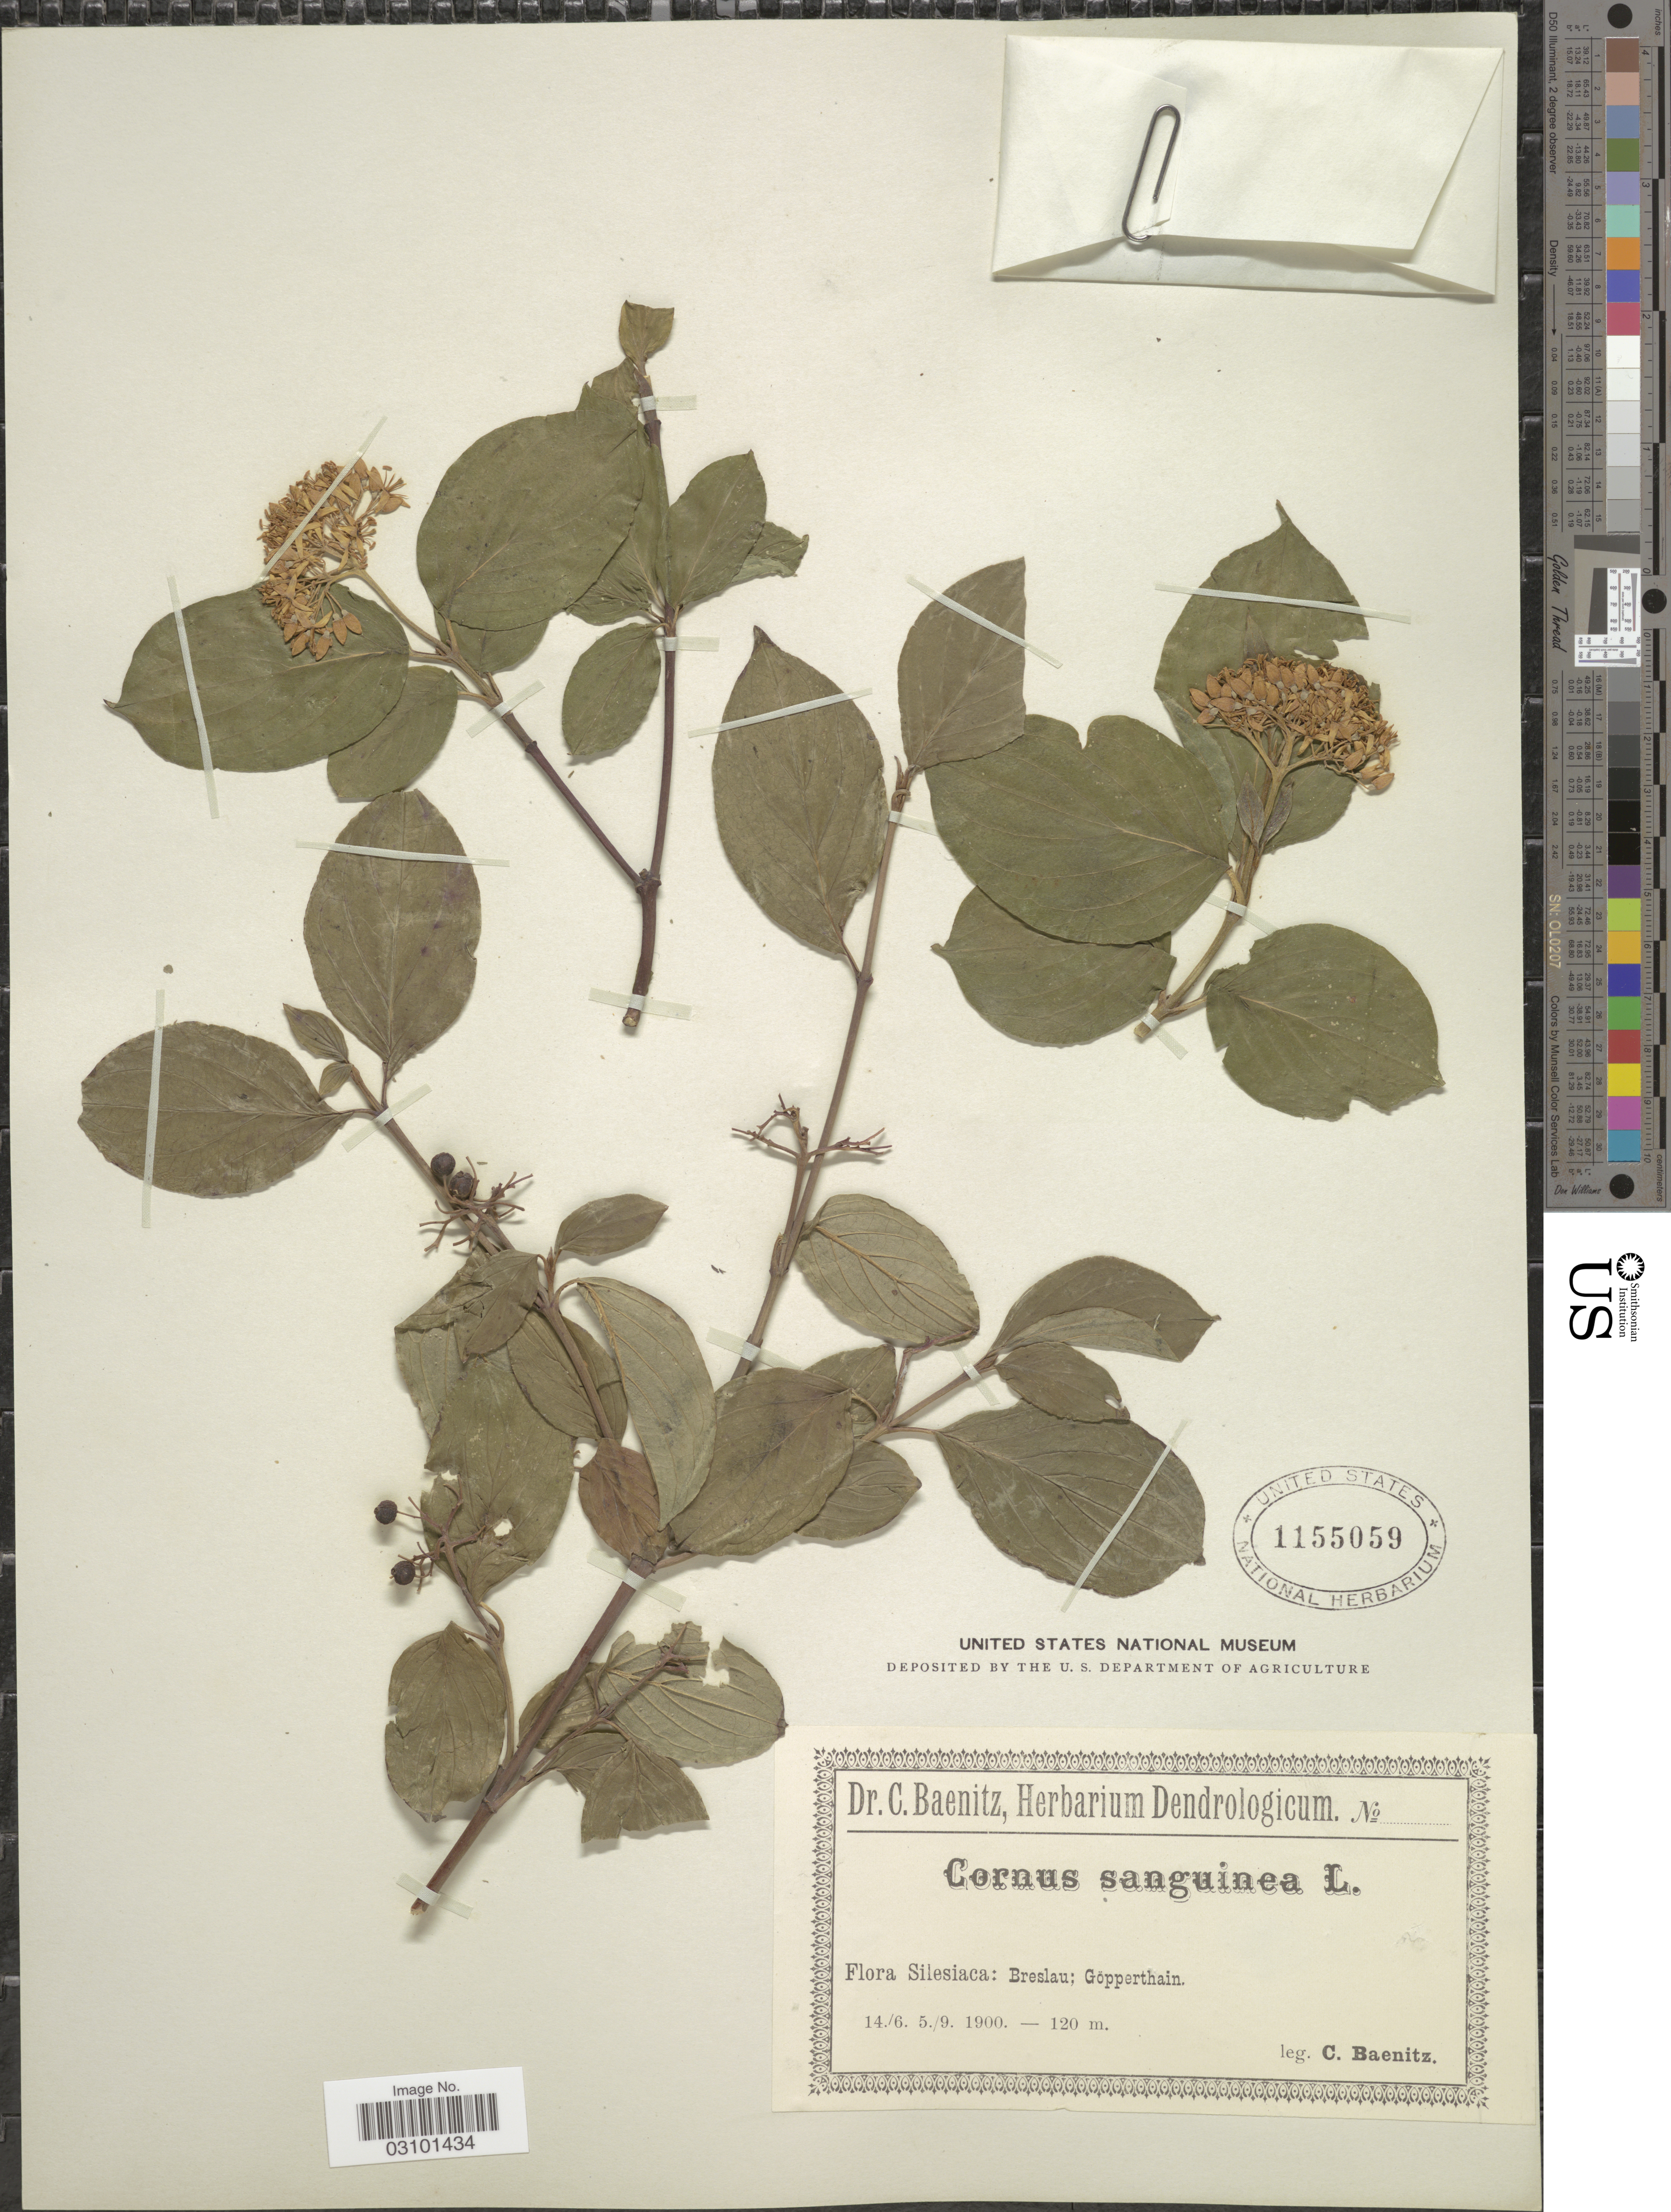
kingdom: Plantae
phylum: Tracheophyta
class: Magnoliopsida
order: Cornales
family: Cornaceae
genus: Cornus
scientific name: Cornus sanguinea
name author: L.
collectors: C. G. Baenitz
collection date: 1900-06-14/1900-09-05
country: Poland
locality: Silesiaca: Breslau; Göpperthain.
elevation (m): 120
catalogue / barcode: US 1155059